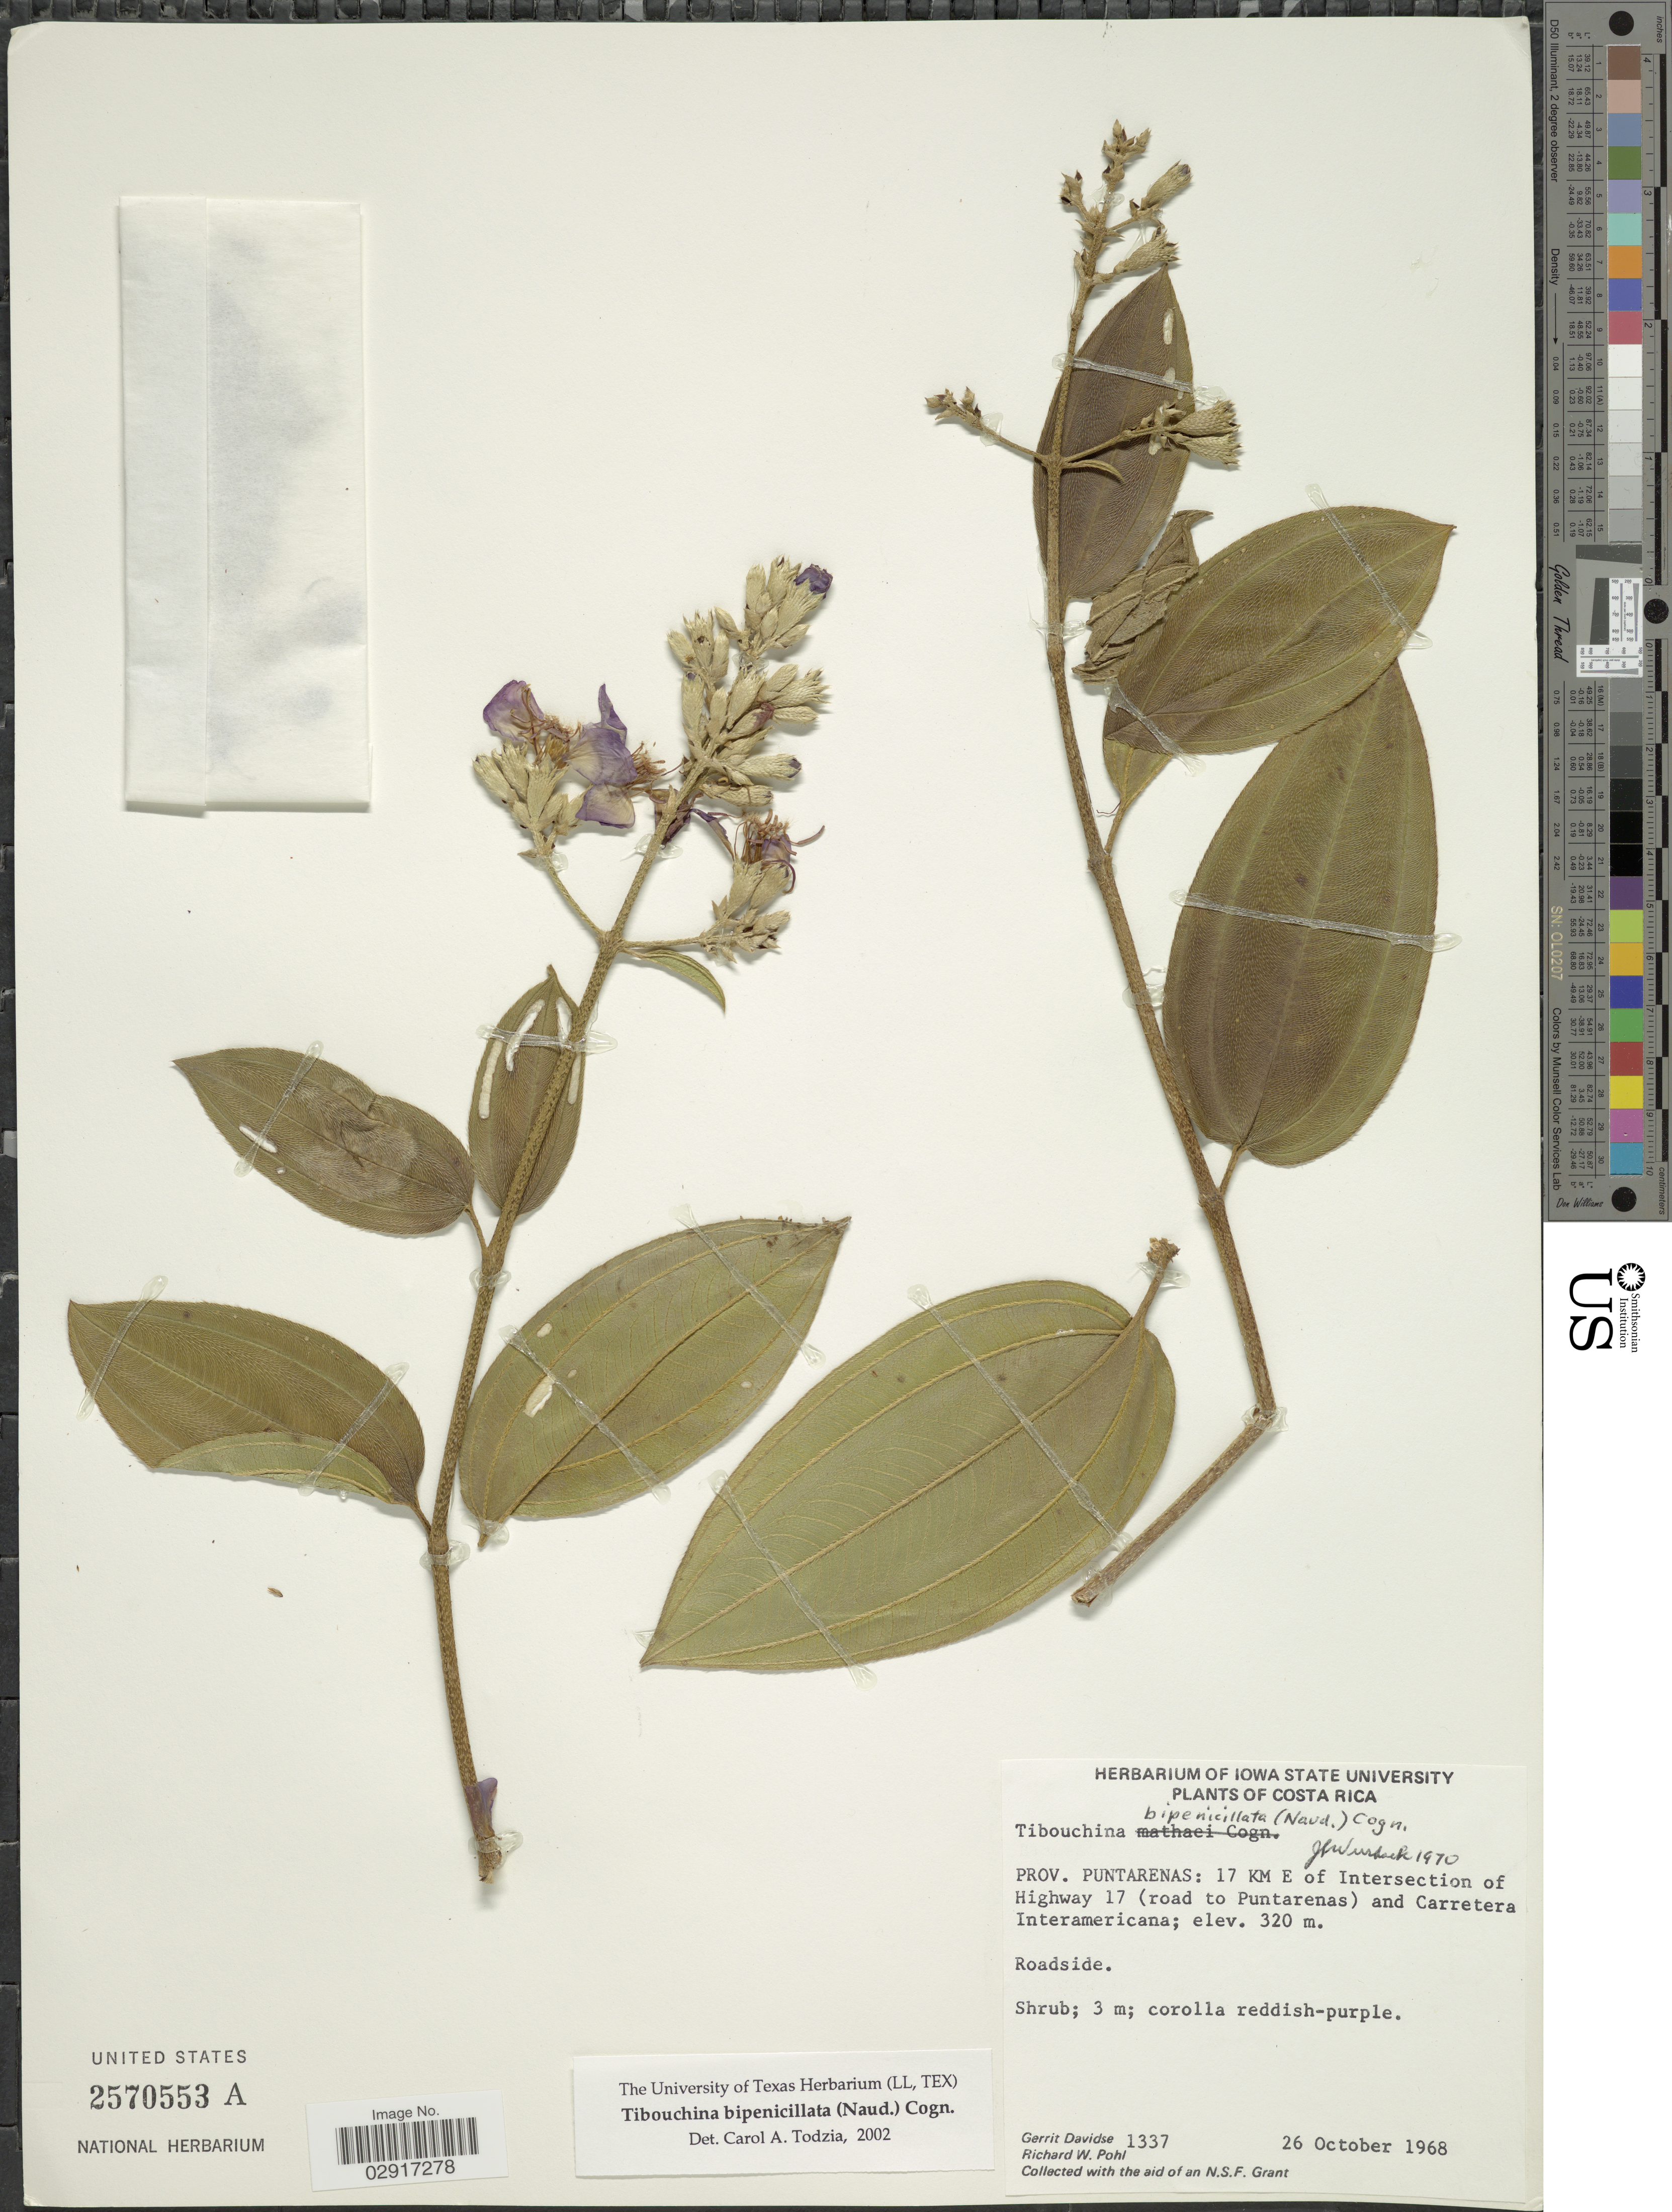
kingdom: Plantae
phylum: Tracheophyta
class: Magnoliopsida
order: Myrtales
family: Melastomataceae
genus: Tibouchina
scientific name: Tibouchina bipenicillata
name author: (Naudin) Cogn.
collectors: G. Davidse & R. W. Pohl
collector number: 1337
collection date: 1968-10-26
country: Costa Rica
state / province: Puntarenas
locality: Prov. Puntarenas: 17 KM E of Intersection of Highway 17 (road to Puntarenas) and Carretera Interamericana.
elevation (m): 320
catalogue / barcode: US 2570553A